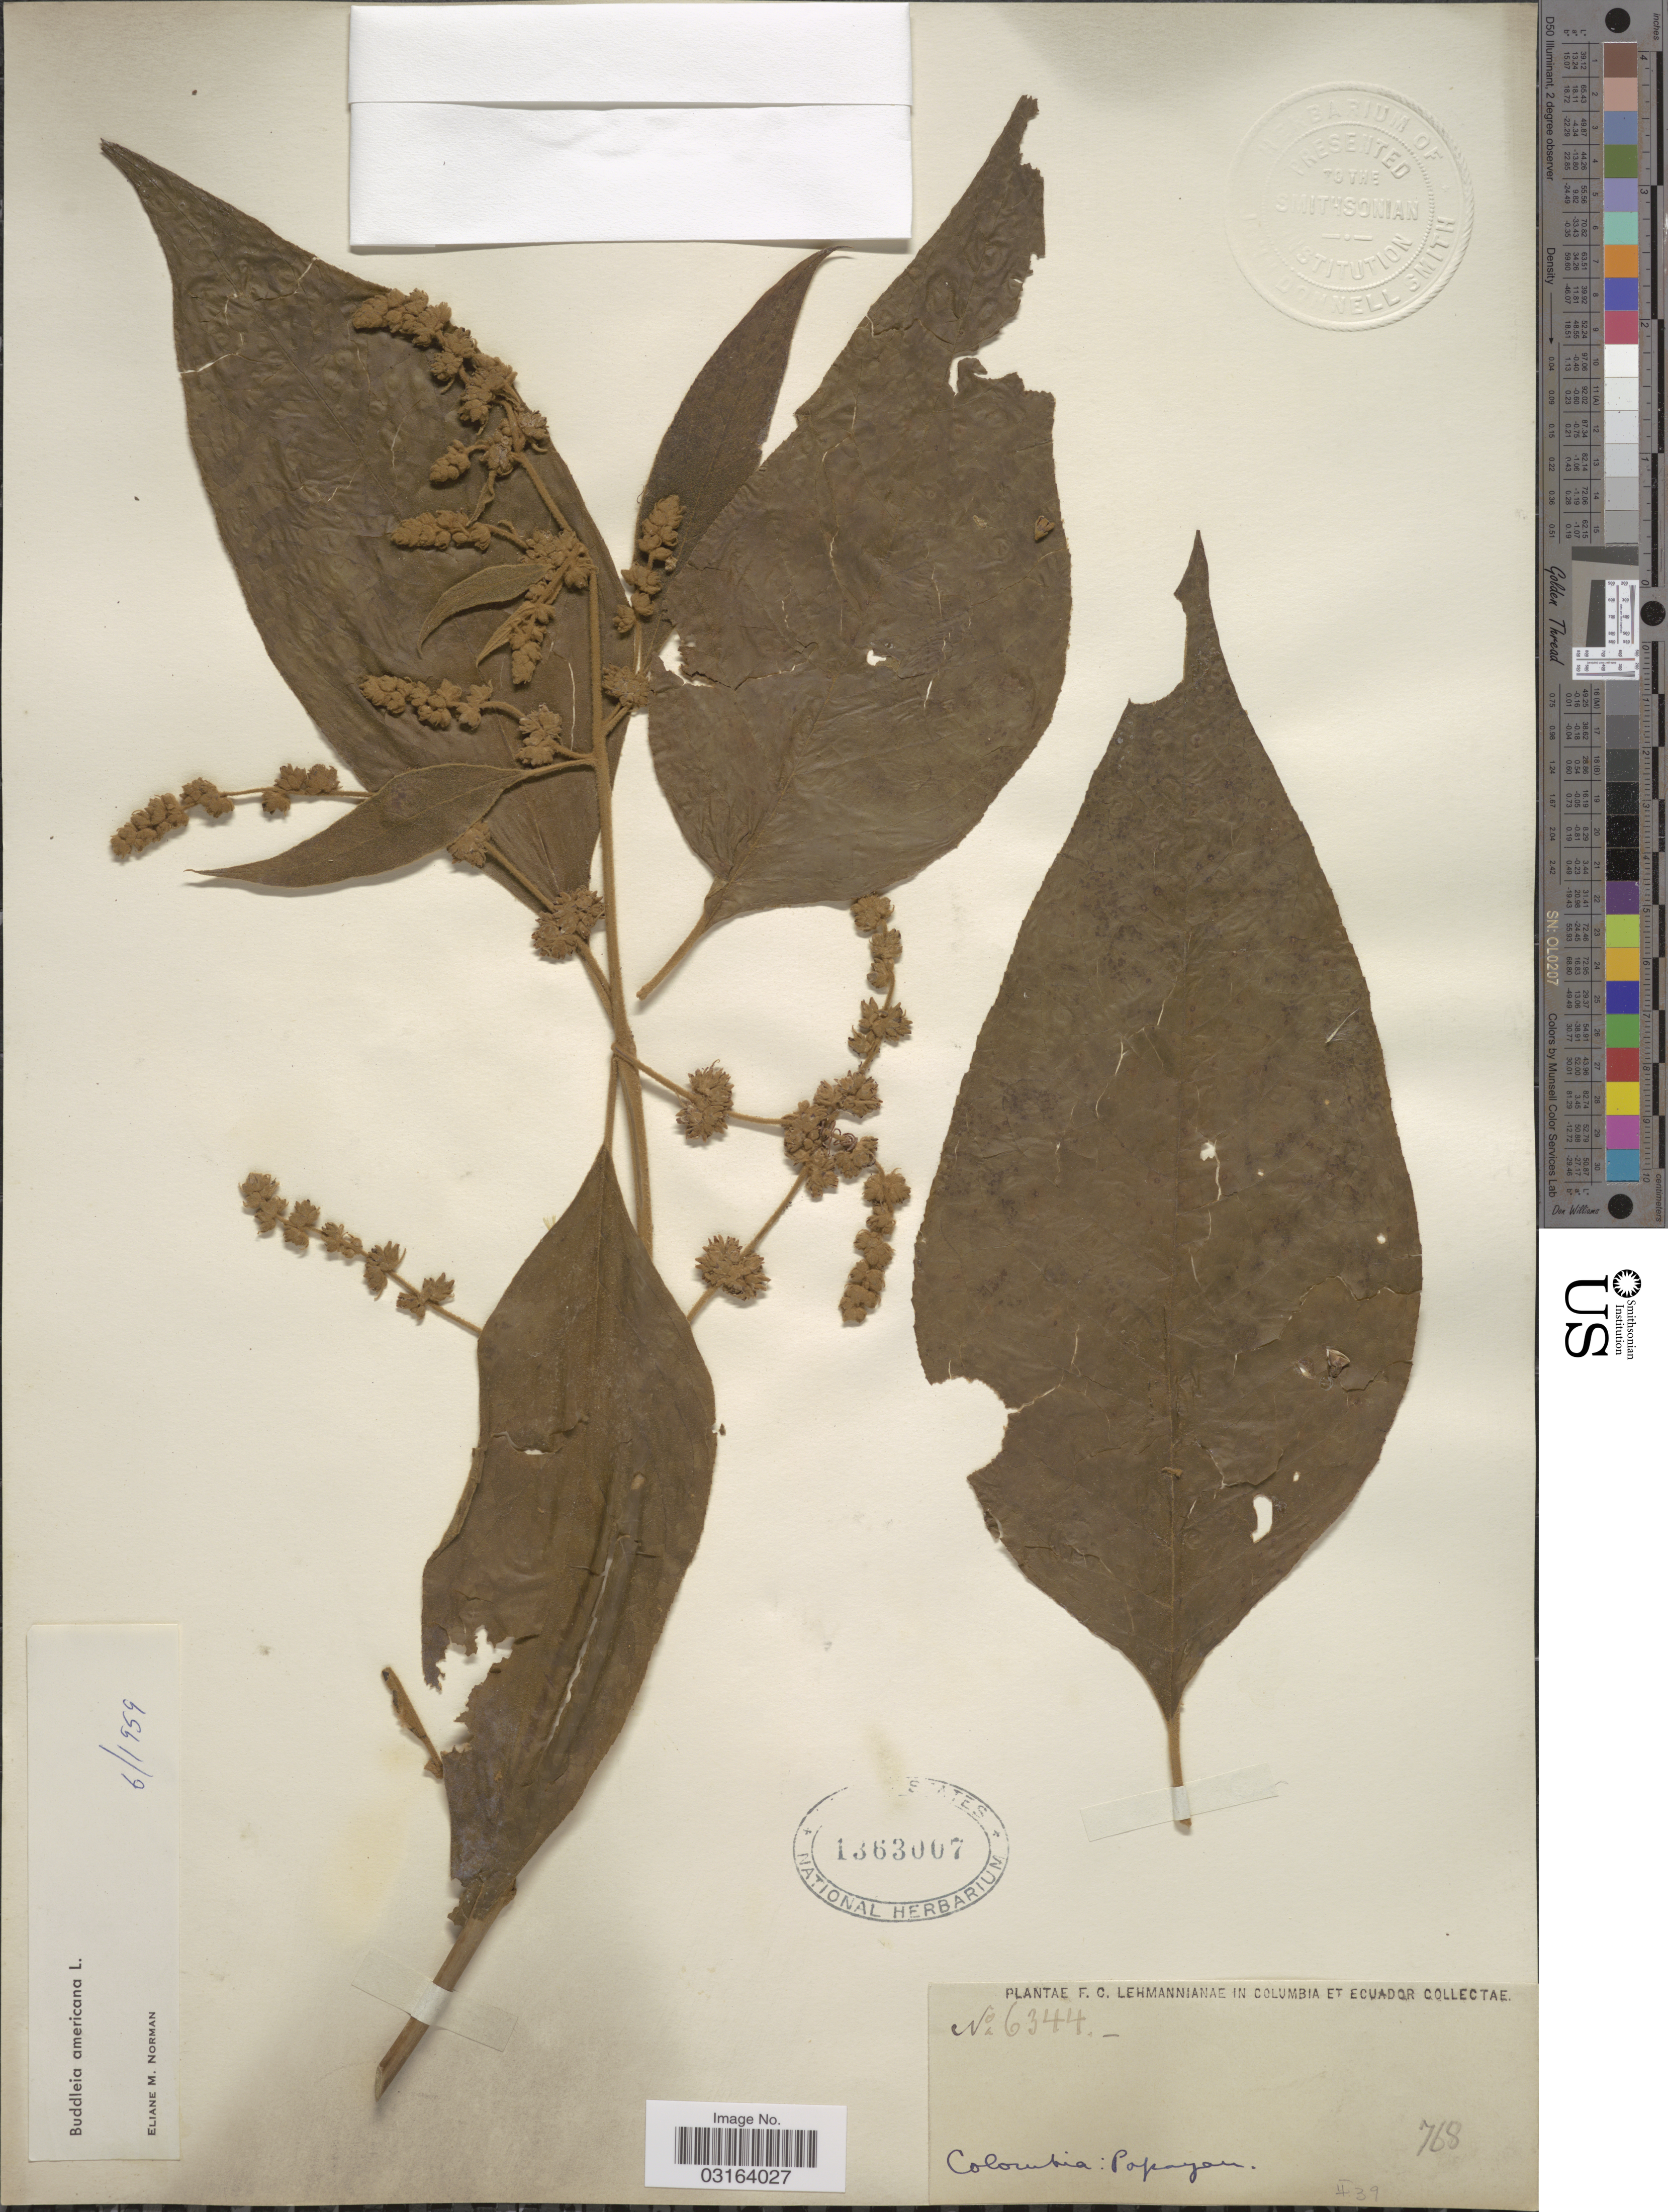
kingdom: Plantae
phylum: Tracheophyta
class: Magnoliopsida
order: Lamiales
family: Scrophulariaceae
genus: Buddleja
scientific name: Buddleja americana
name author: L.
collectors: F. C. Lehmann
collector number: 6344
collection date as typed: Transcribed d/m/y: /2/39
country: Colombia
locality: Popayan.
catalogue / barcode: US 1363007